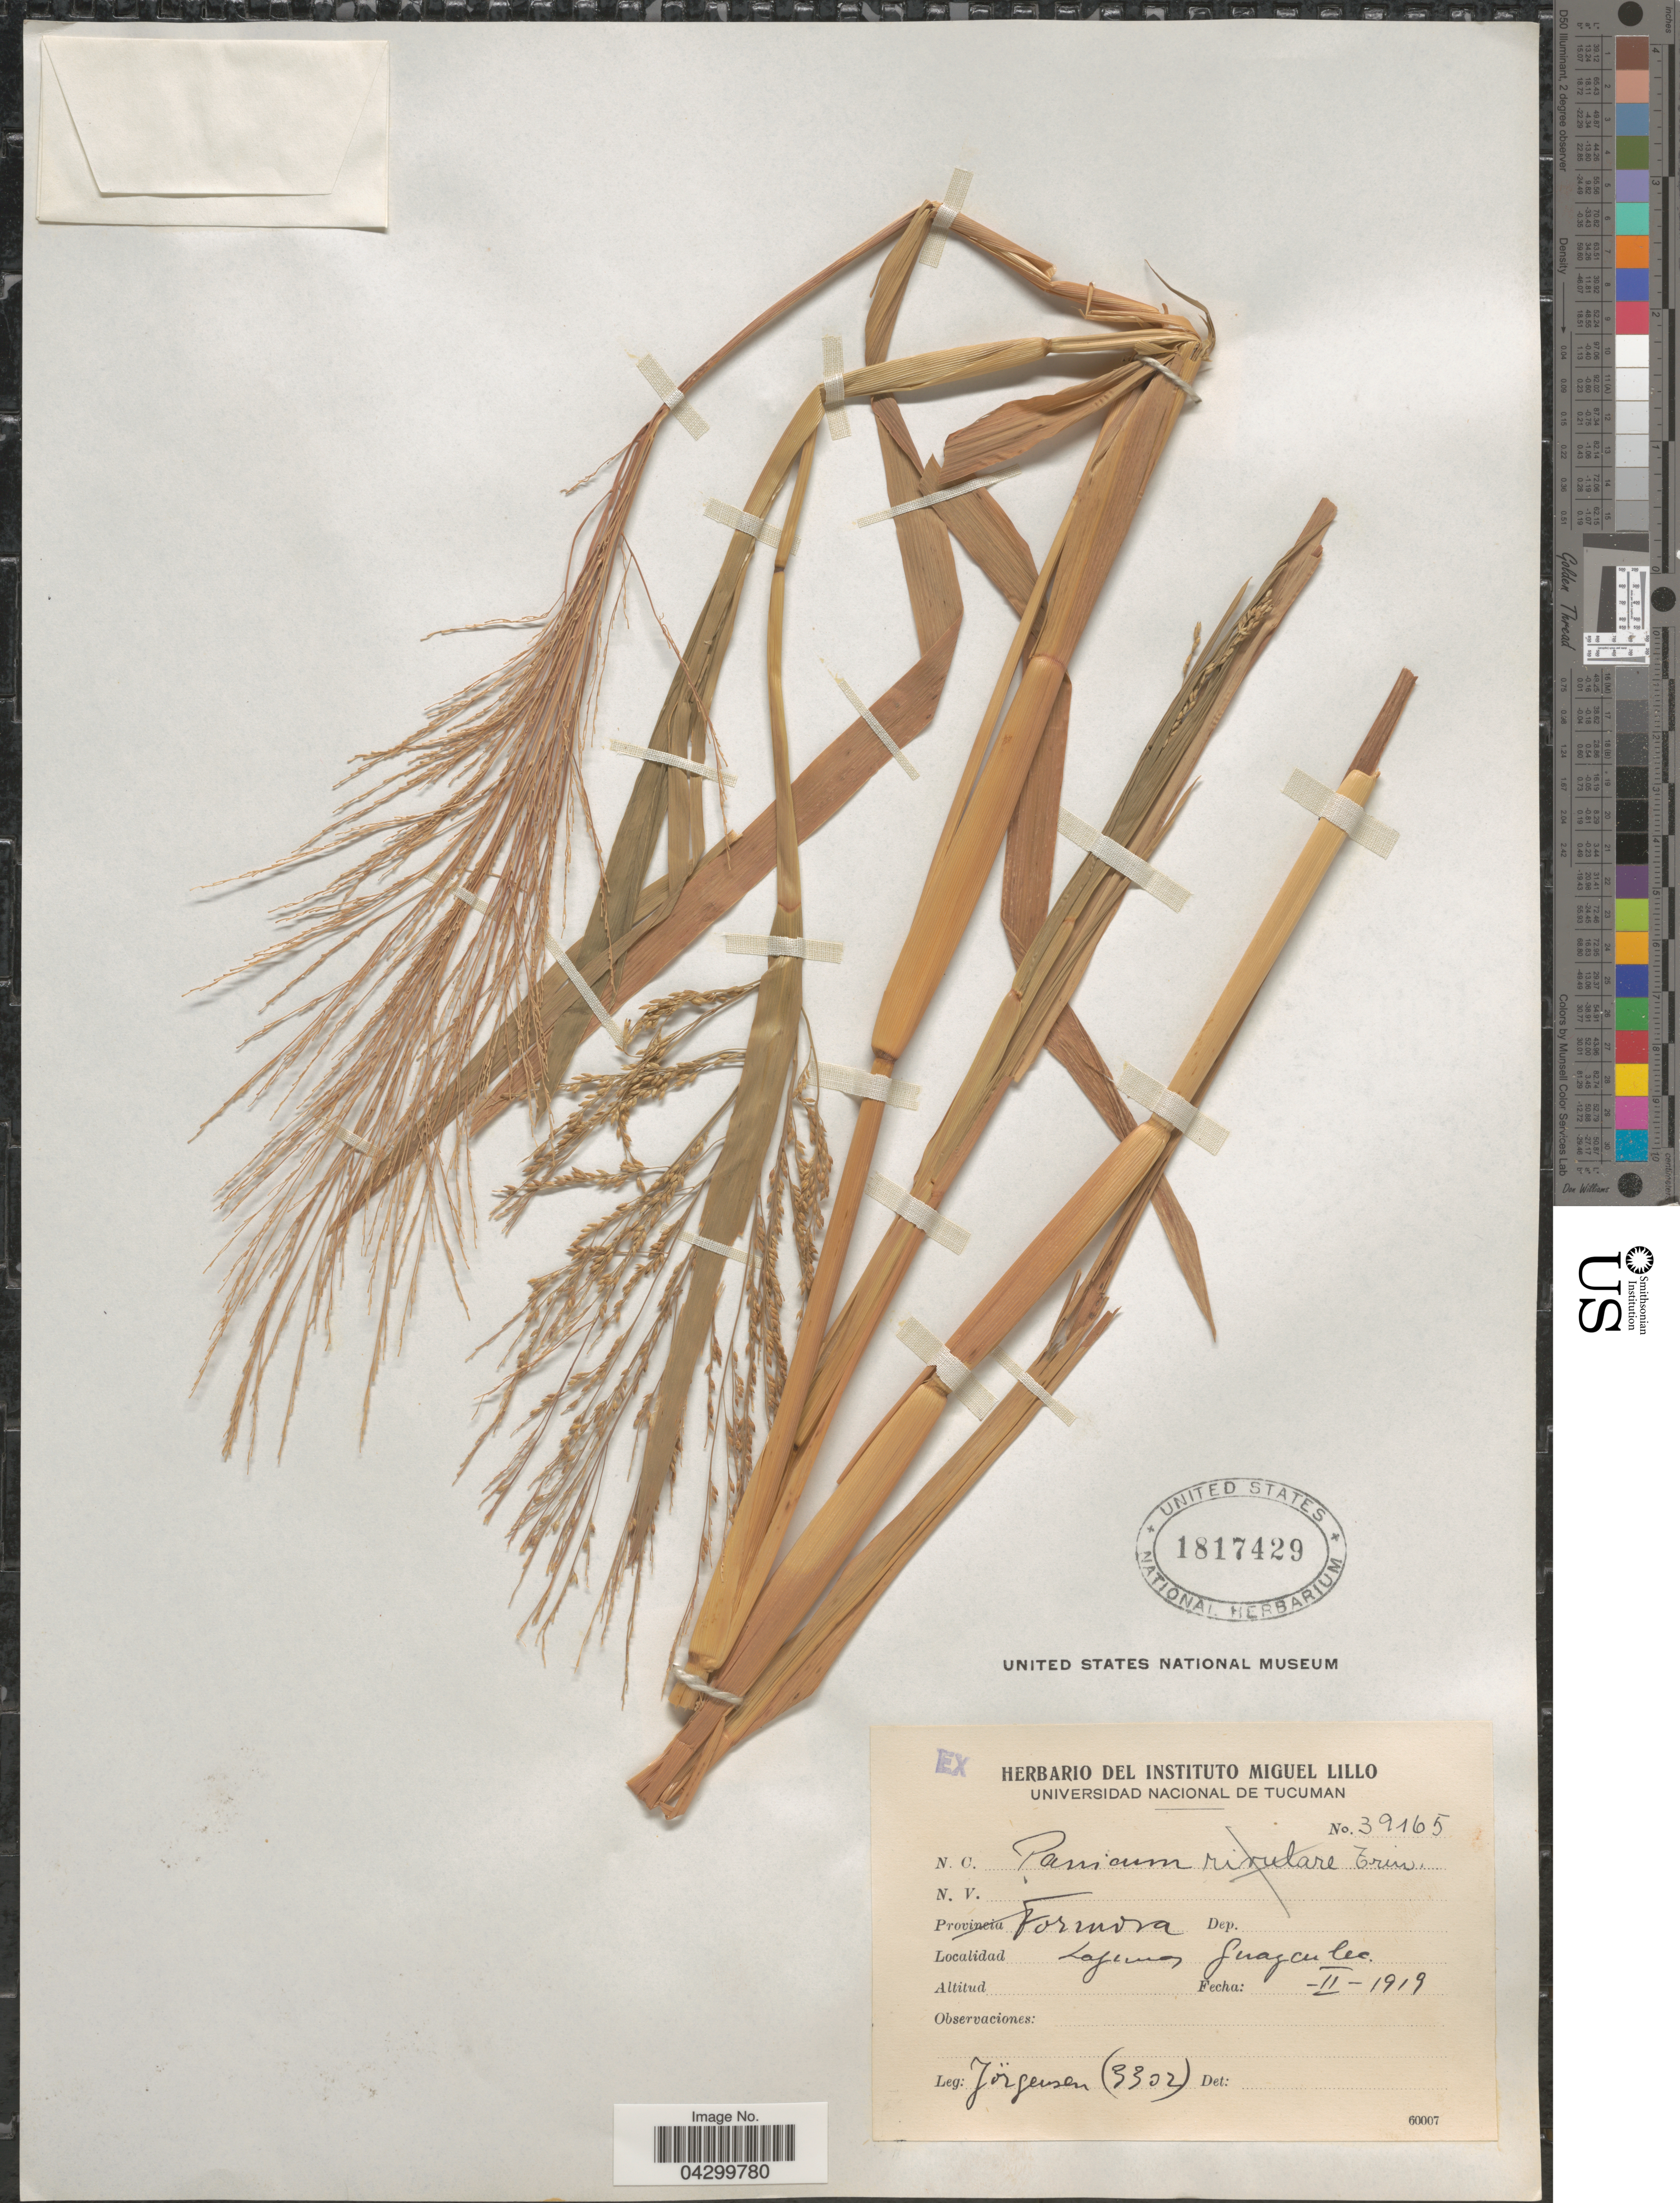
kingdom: Plantae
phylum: Tracheophyta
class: Liliopsida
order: Poales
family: Poaceae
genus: Panicum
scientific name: Panicum dichotomiflorum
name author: Michx.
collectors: Jorgensen, --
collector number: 3302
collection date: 1919-02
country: Argentina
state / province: Formosa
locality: Formosa. Lagunas Guayculee.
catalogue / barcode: US 1817429